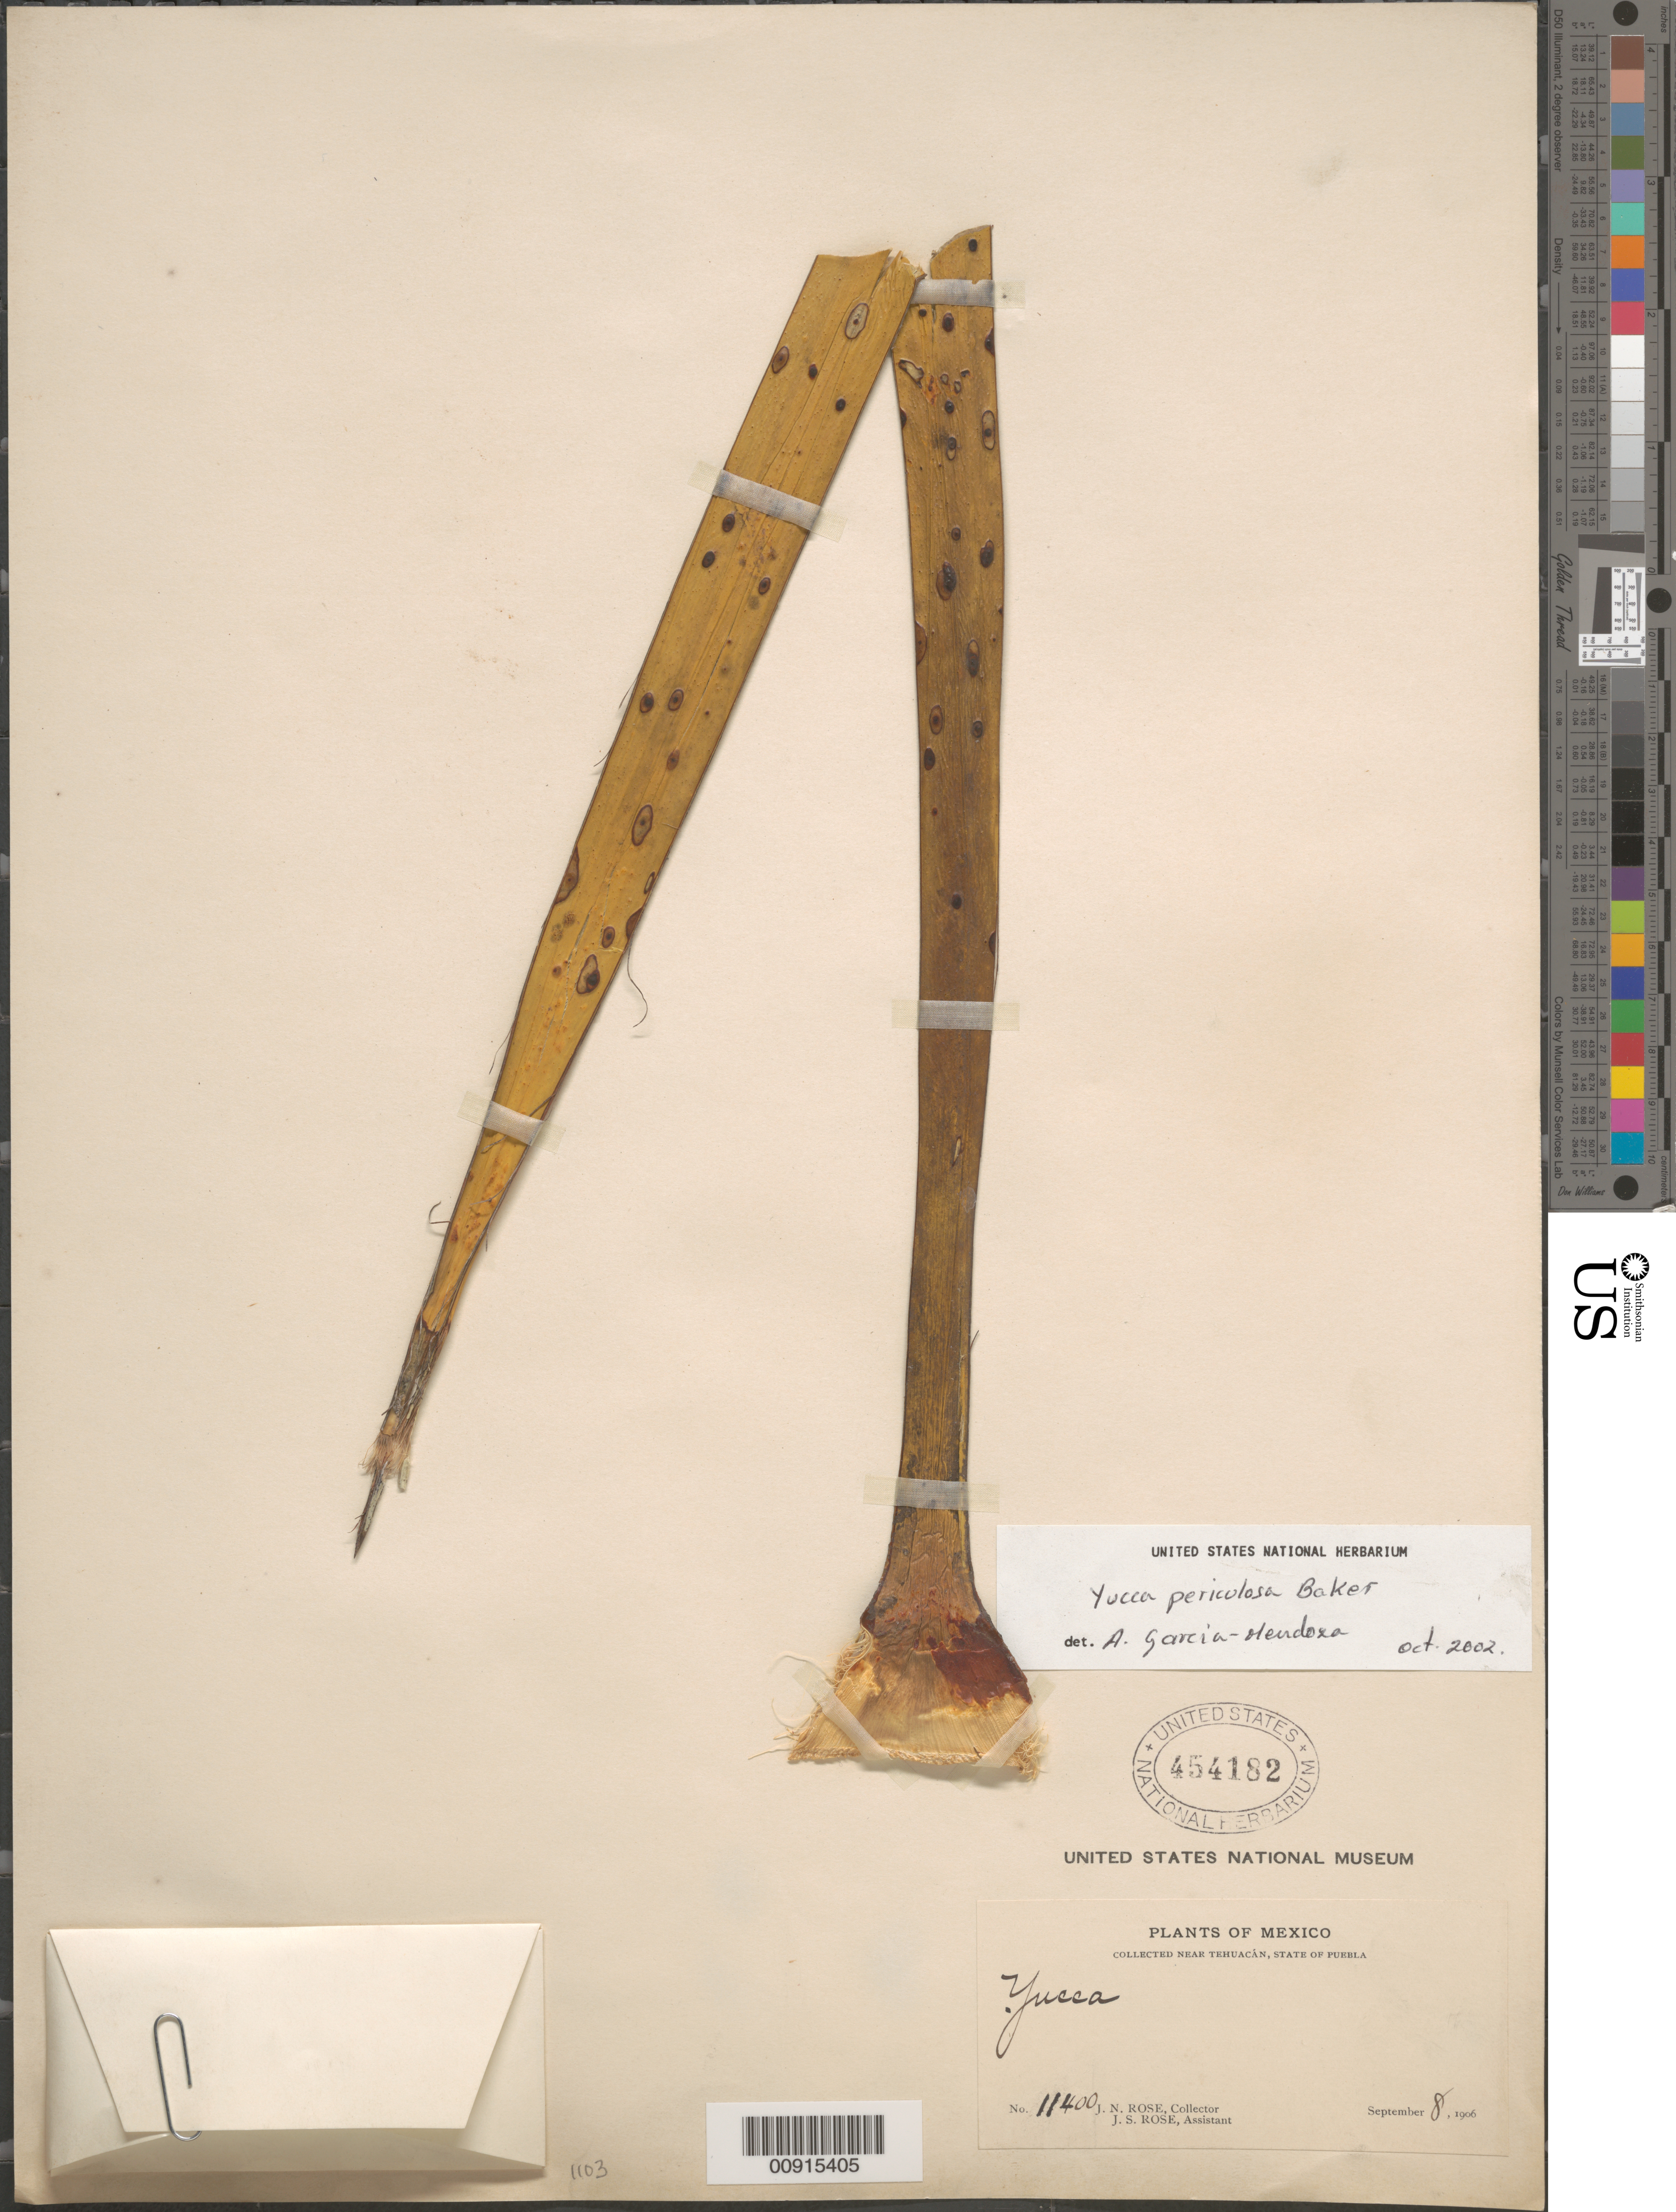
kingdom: Plantae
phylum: Tracheophyta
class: Liliopsida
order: Asparagales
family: Asparagaceae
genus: Yucca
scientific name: Yucca periculosa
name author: Baker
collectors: J. N. Rose & J. S. Rose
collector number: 11400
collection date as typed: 08 Sep 1906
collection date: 1906-09-08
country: Mexico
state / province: Puebla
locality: Near Tehuacán, State of Puebla.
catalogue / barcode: US 454182